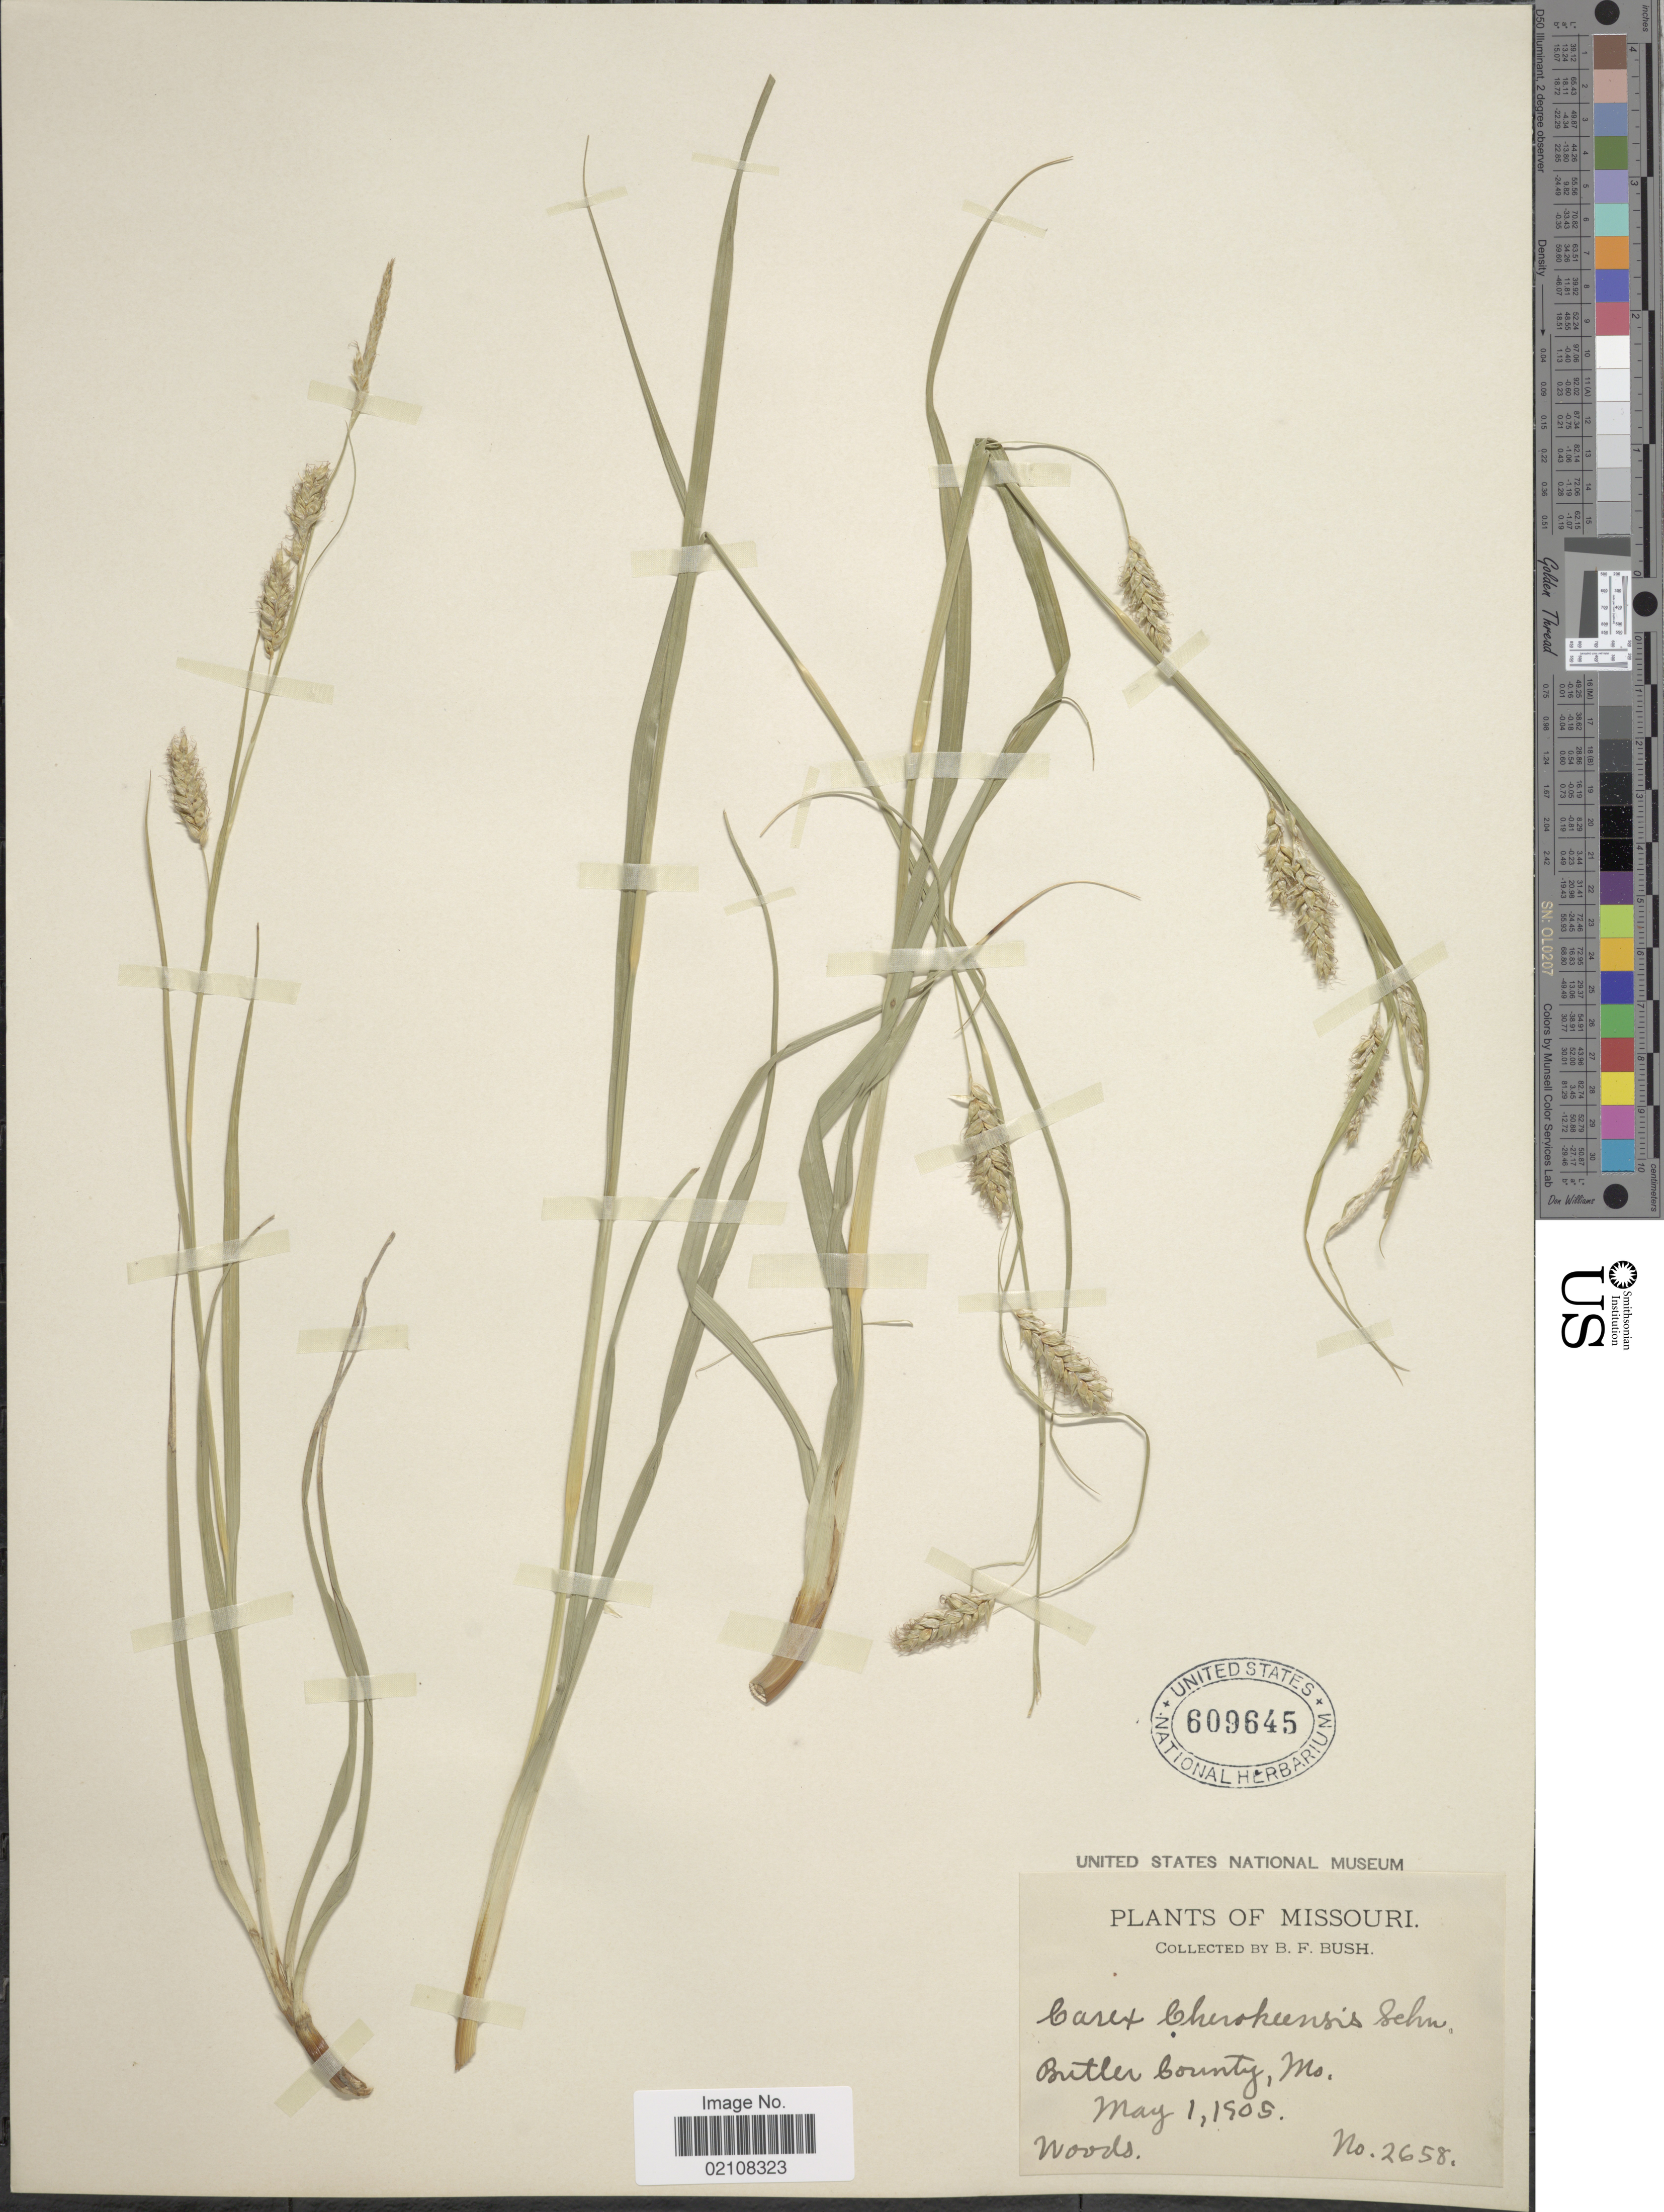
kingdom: Plantae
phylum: Tracheophyta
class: Liliopsida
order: Poales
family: Cyperaceae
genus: Carex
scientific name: Carex cherokeensis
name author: Schwein.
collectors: B. F. Bush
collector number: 2658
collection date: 1905-05-01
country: United States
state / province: Missouri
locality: Butler County, Mo.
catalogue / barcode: US 609645